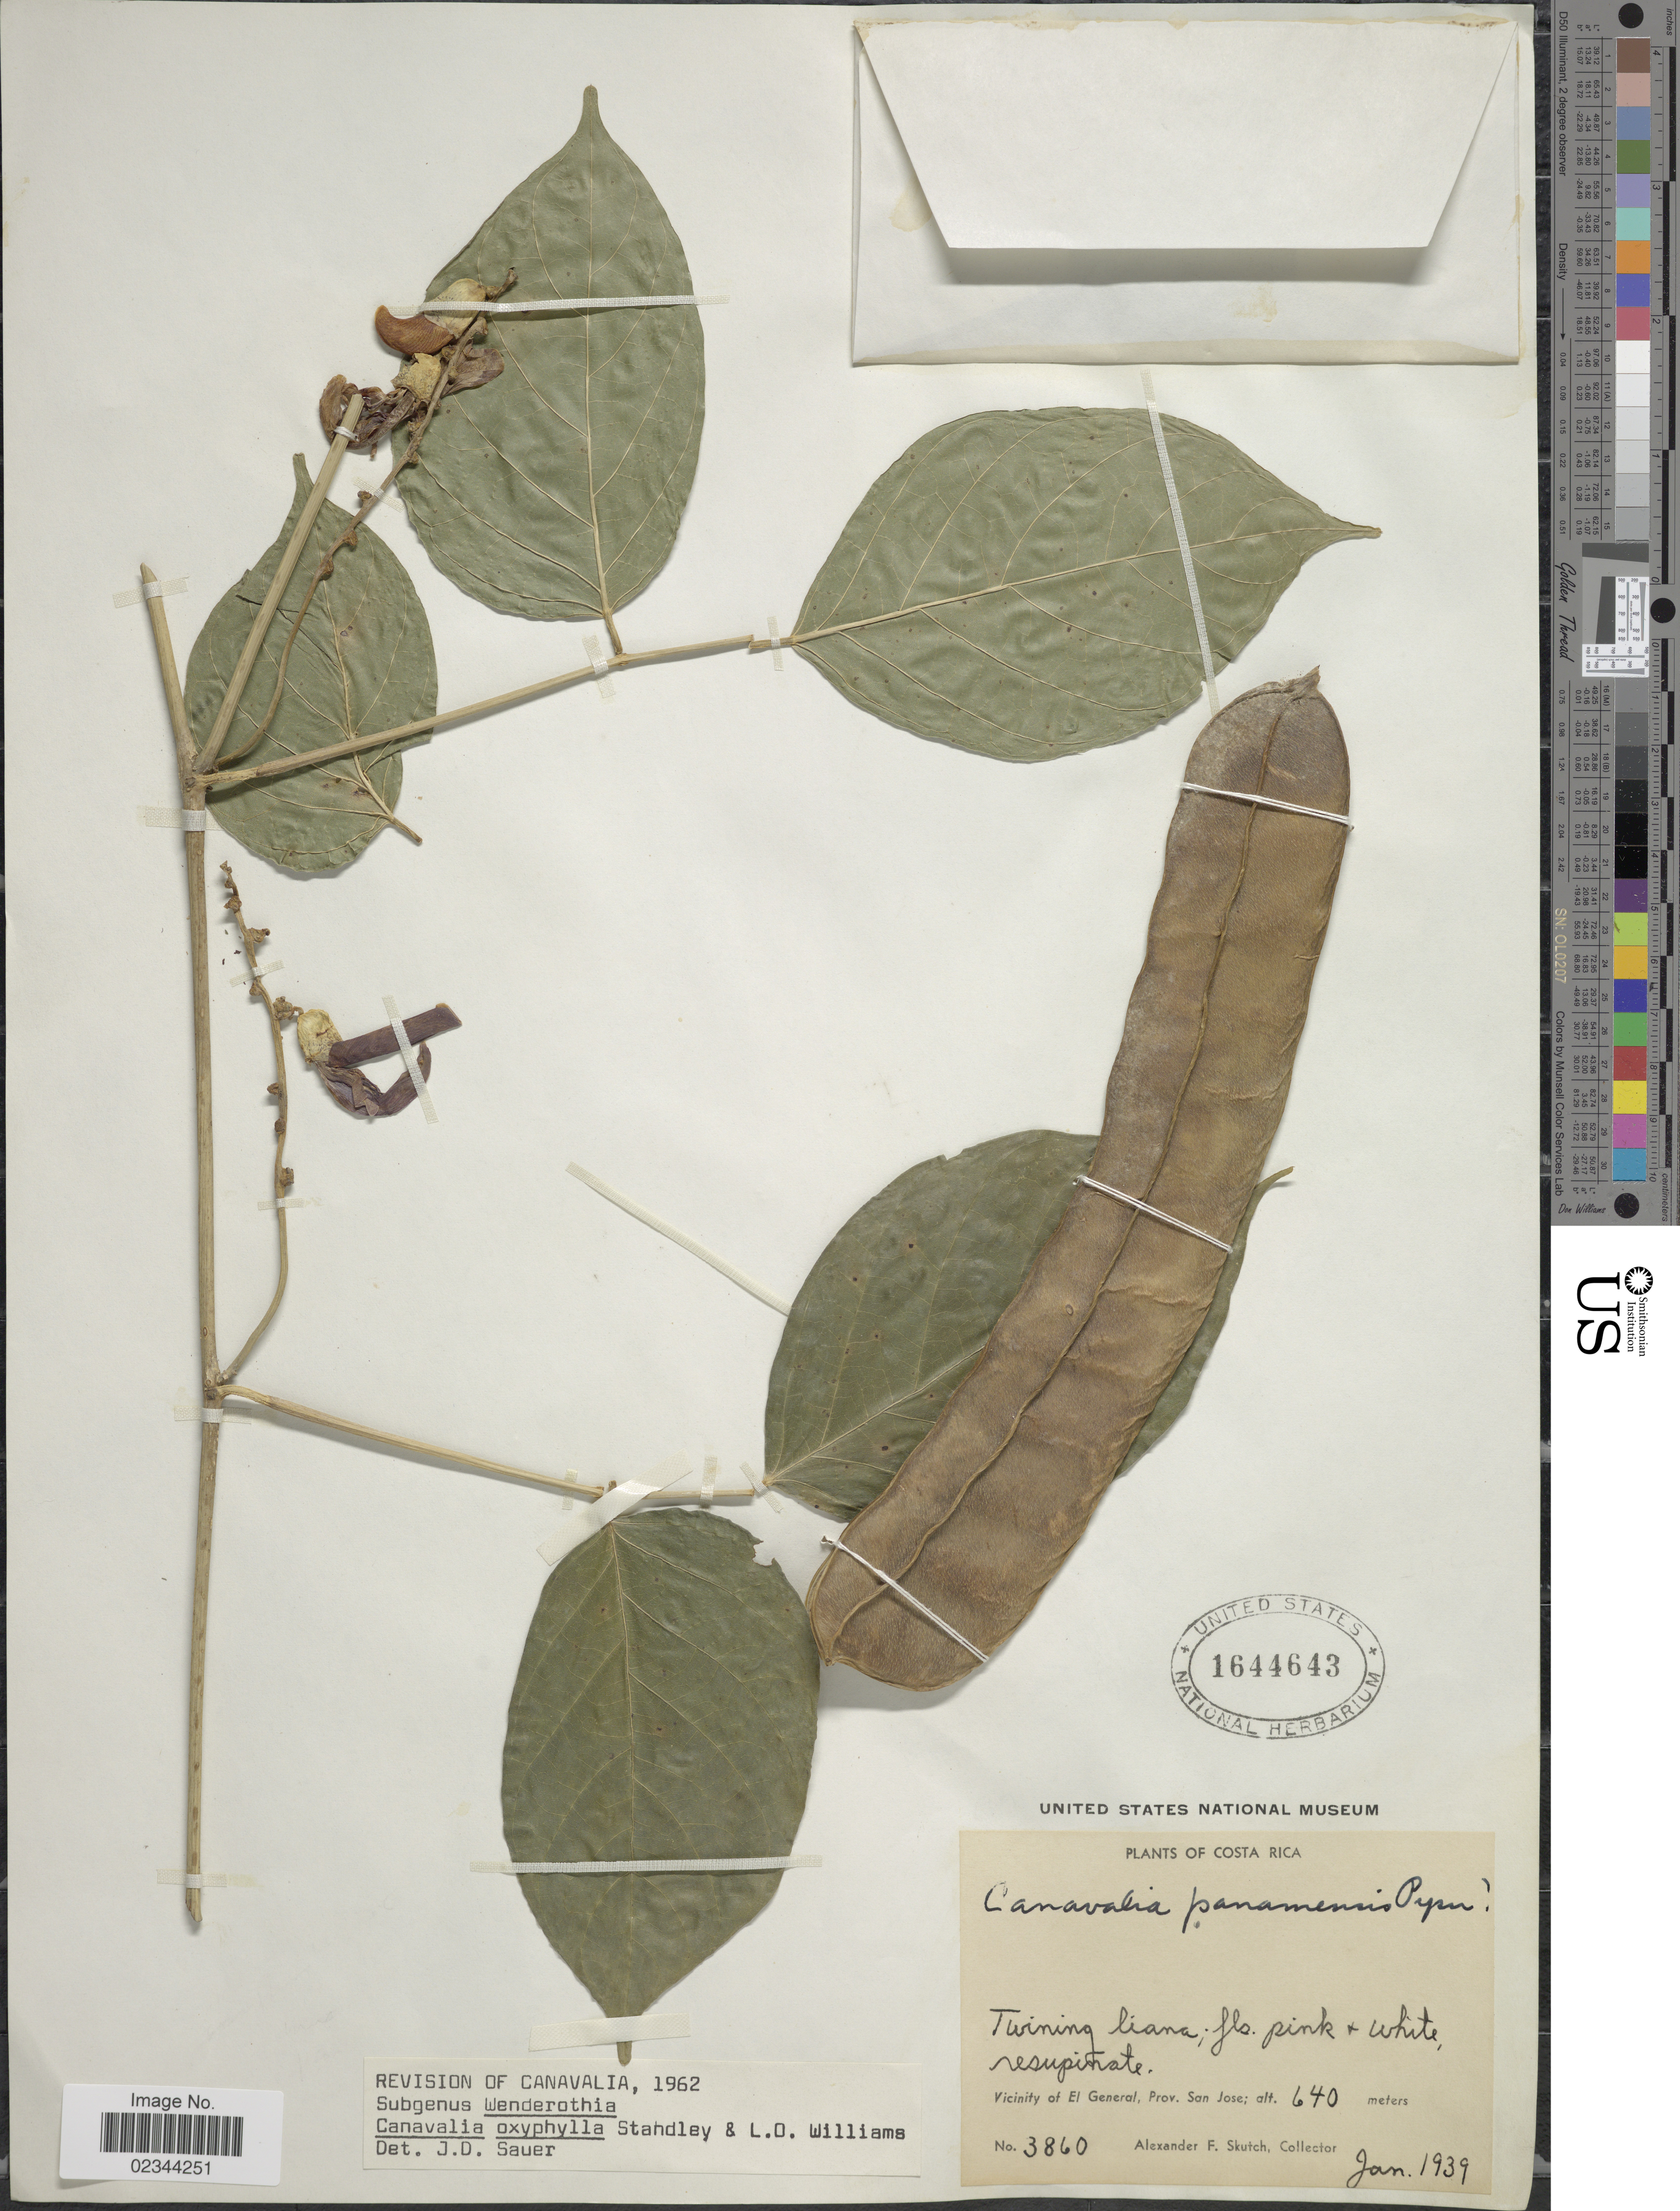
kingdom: Plantae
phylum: Tracheophyta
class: Magnoliopsida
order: Fabales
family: Fabaceae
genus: Canavalia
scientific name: Canavalia oxyphylla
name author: Standl. & L.O. Williams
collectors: A. F. Skutch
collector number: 3860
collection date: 1939-01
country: Costa Rica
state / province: San José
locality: Vicinity of El General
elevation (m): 640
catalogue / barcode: US 1644643